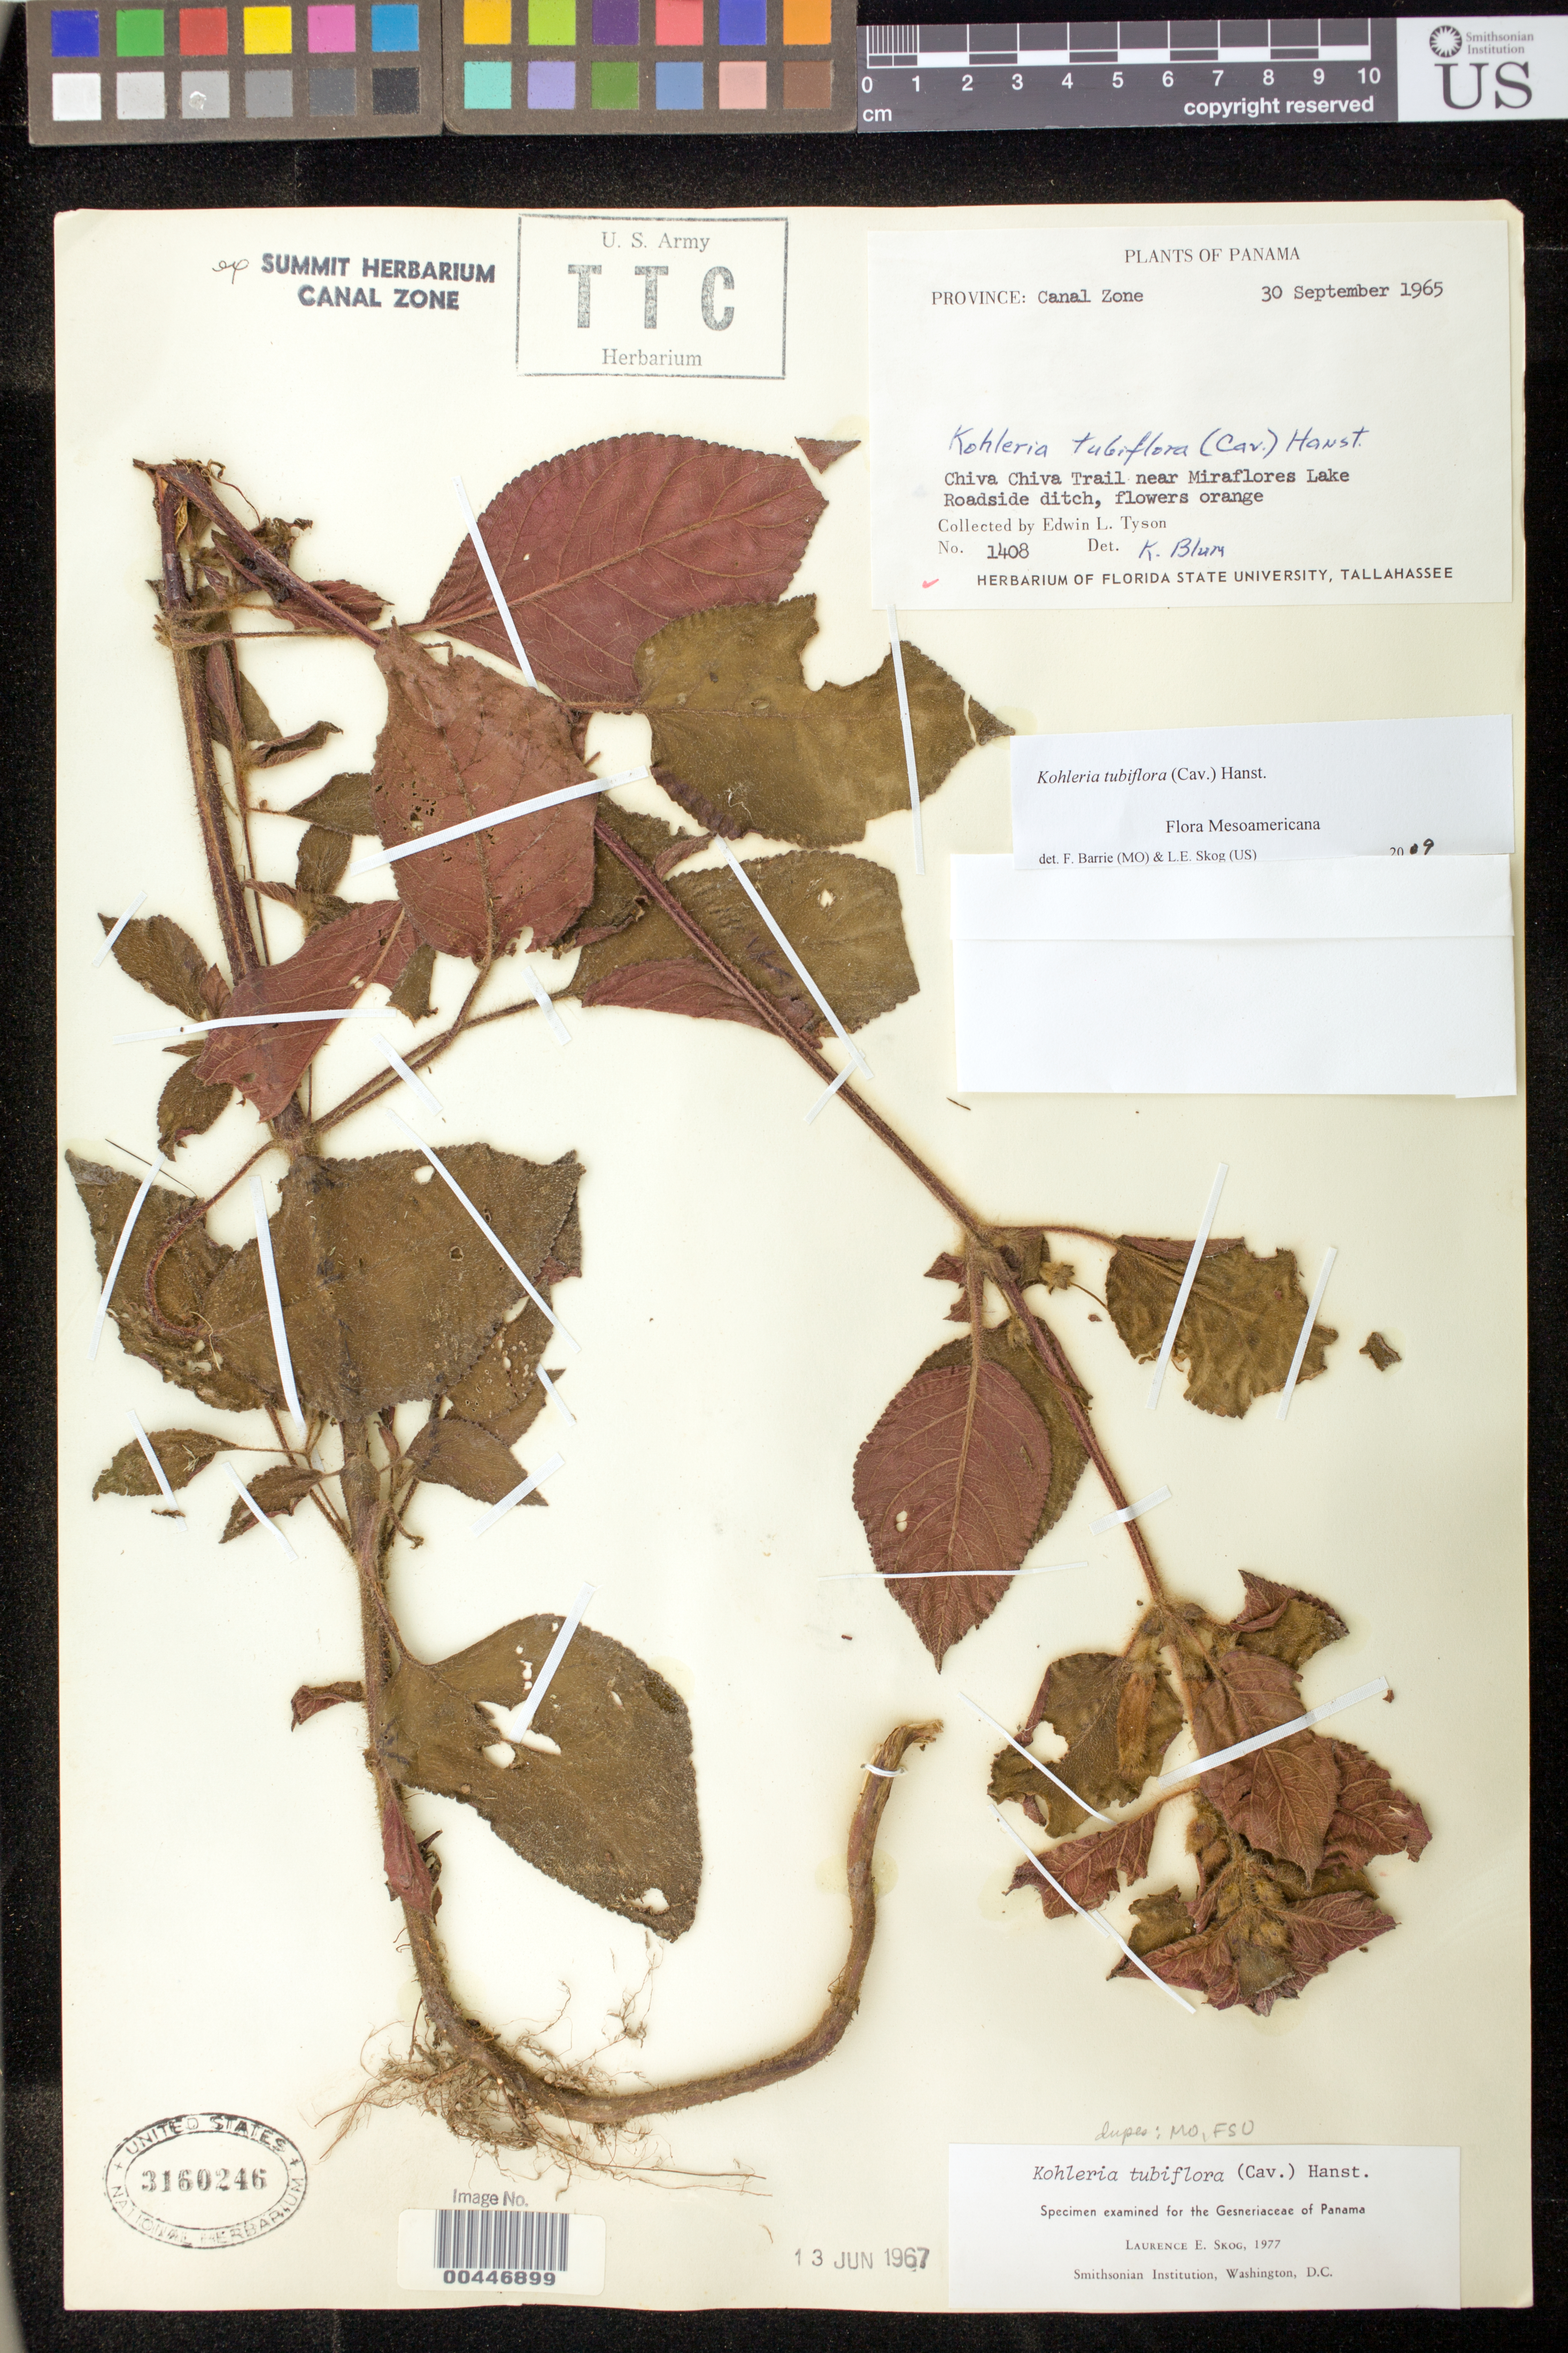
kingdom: Plantae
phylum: Tracheophyta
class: Magnoliopsida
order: Lamiales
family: Gesneriaceae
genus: Kohleria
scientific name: Kohleria tubiflora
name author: (Cav.) Hanst.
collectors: K. E. Blum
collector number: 1408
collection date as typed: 30 Sep 1965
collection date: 1965-09-30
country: Panama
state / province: Panamá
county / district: Canal Zone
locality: Chiva Chiva trail near Miraflores Lake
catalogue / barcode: US 3160246